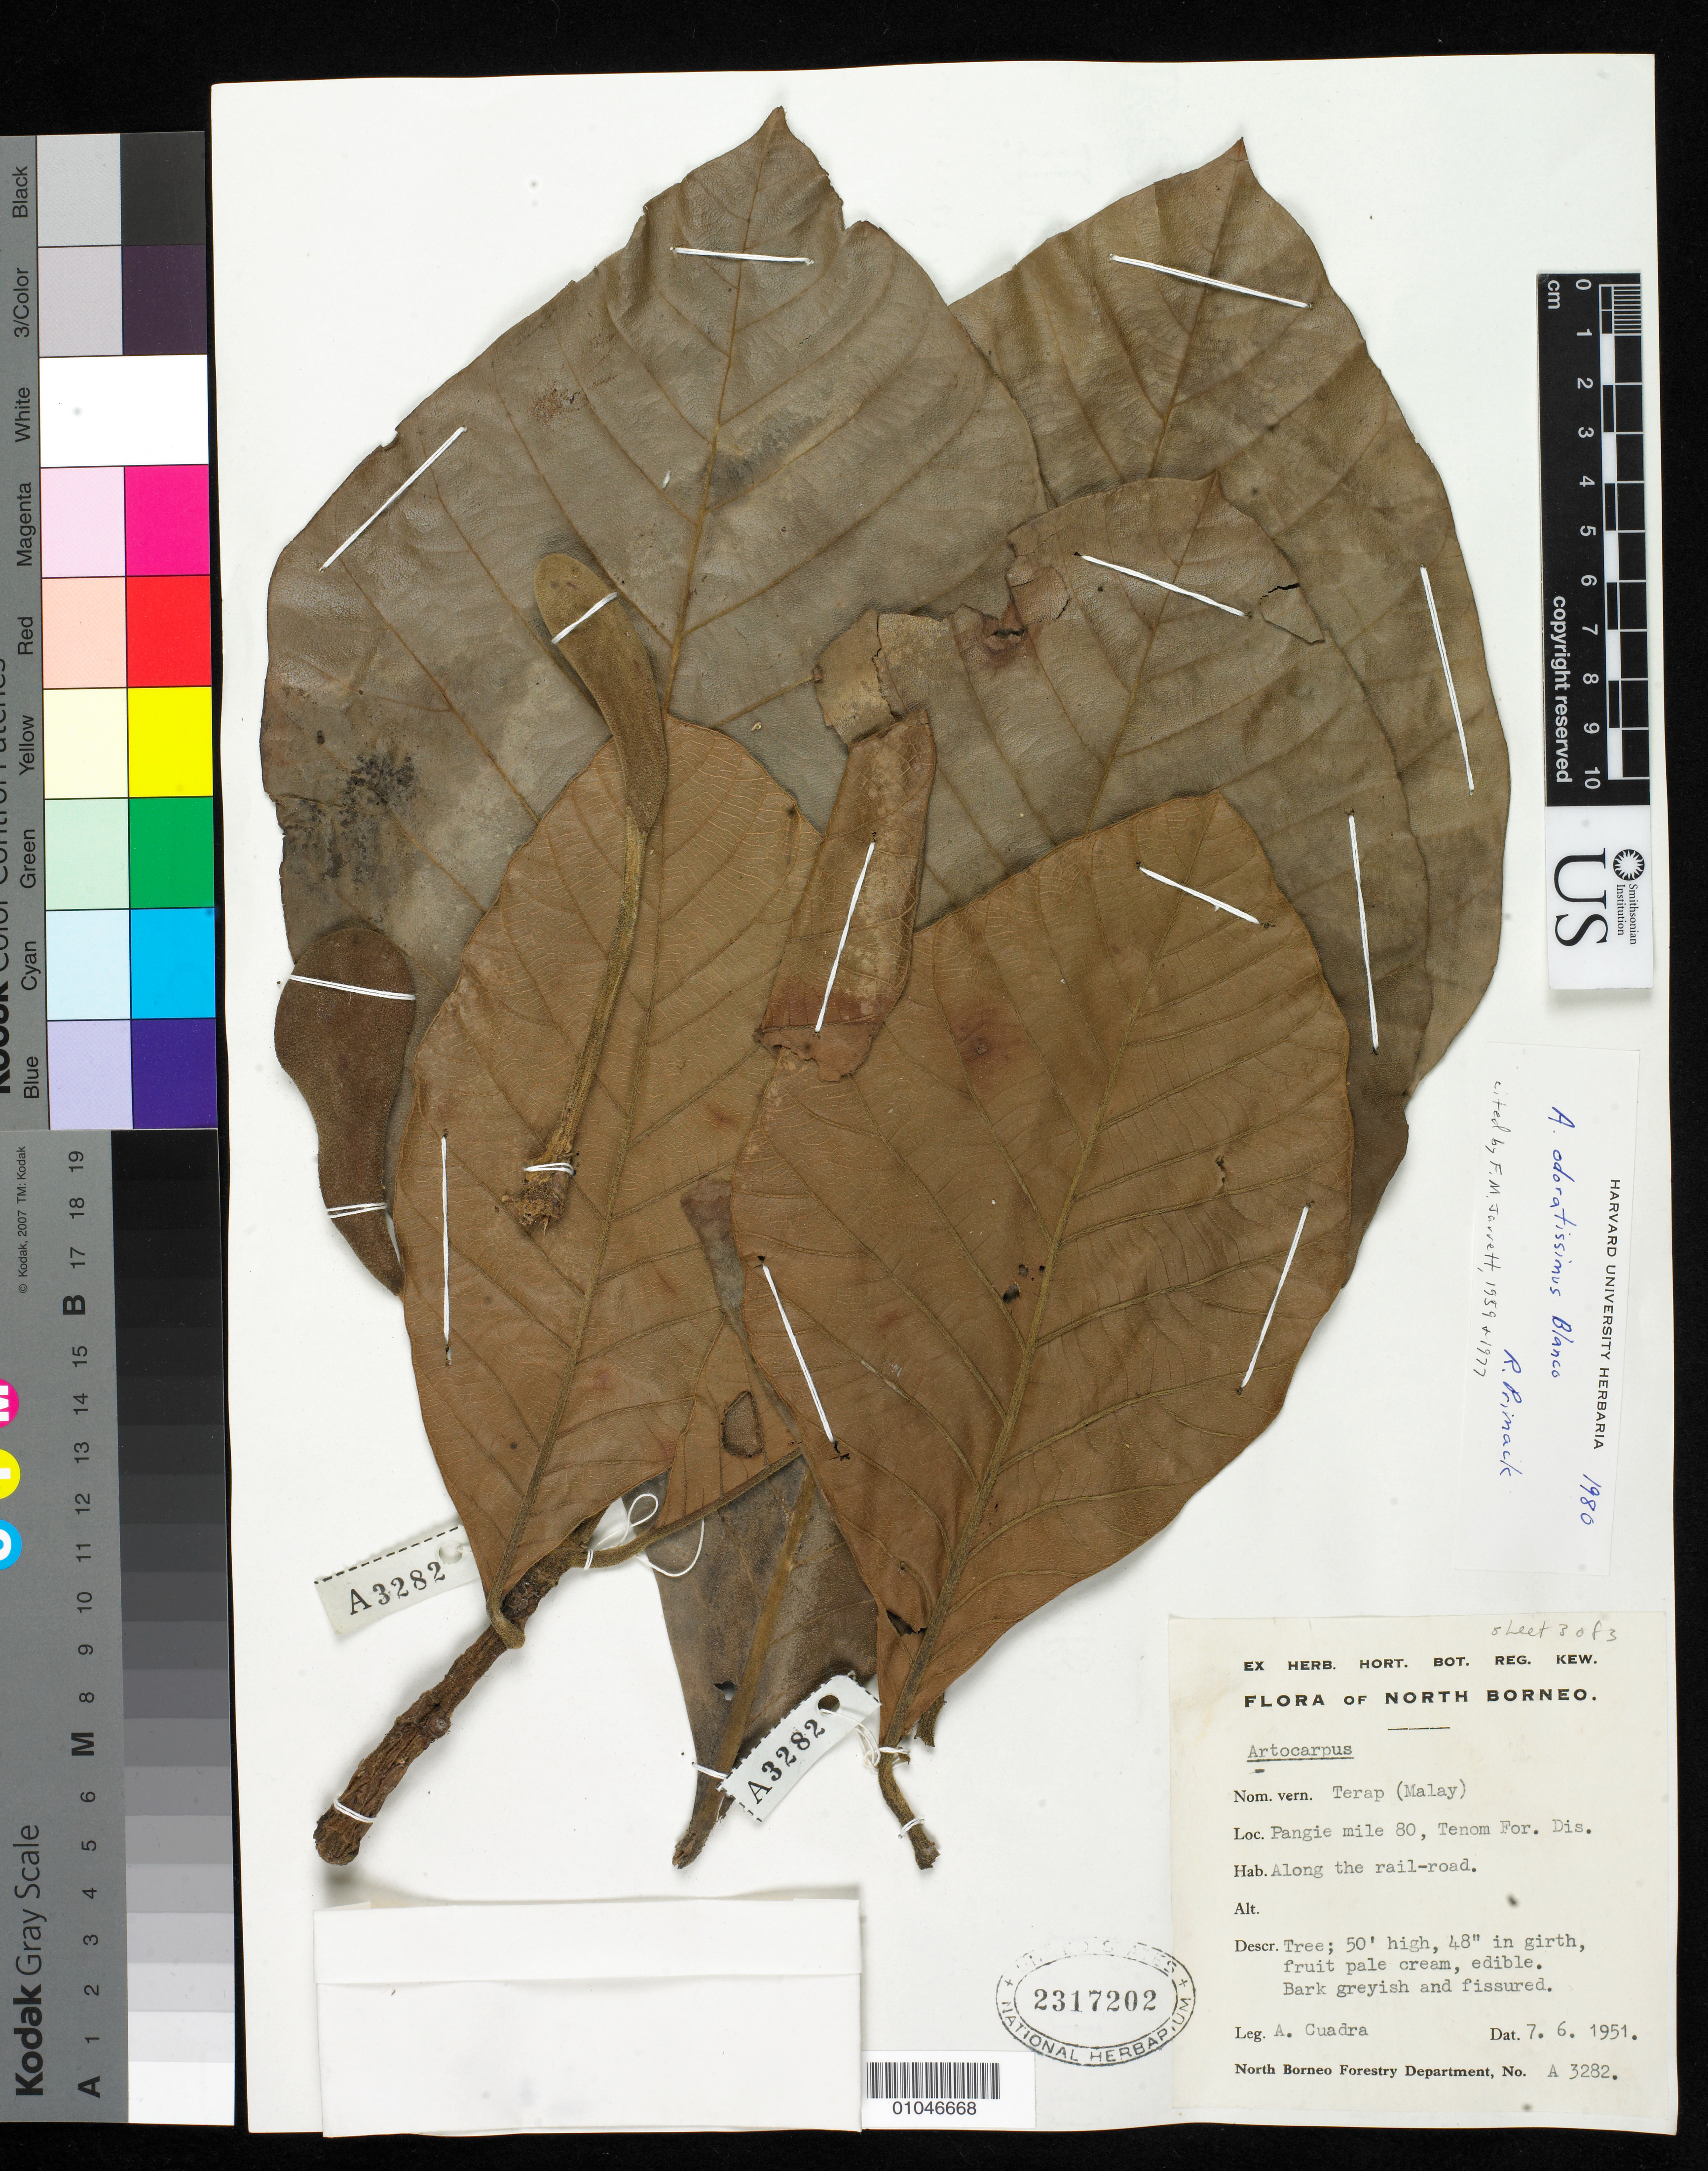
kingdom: Plantae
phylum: Tracheophyta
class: Magnoliopsida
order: Rosales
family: Moraceae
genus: Artocarpus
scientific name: Artocarpus odoratissimus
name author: Blanco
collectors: A. Cuadra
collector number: A 3282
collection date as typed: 07 Jun 1951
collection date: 1951-06-07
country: Malaysia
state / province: Sabah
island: Borneo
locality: Pangie mile 80, Tenom For. Dis. Sabah = North Borneo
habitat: Along the railroad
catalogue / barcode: US 2317202